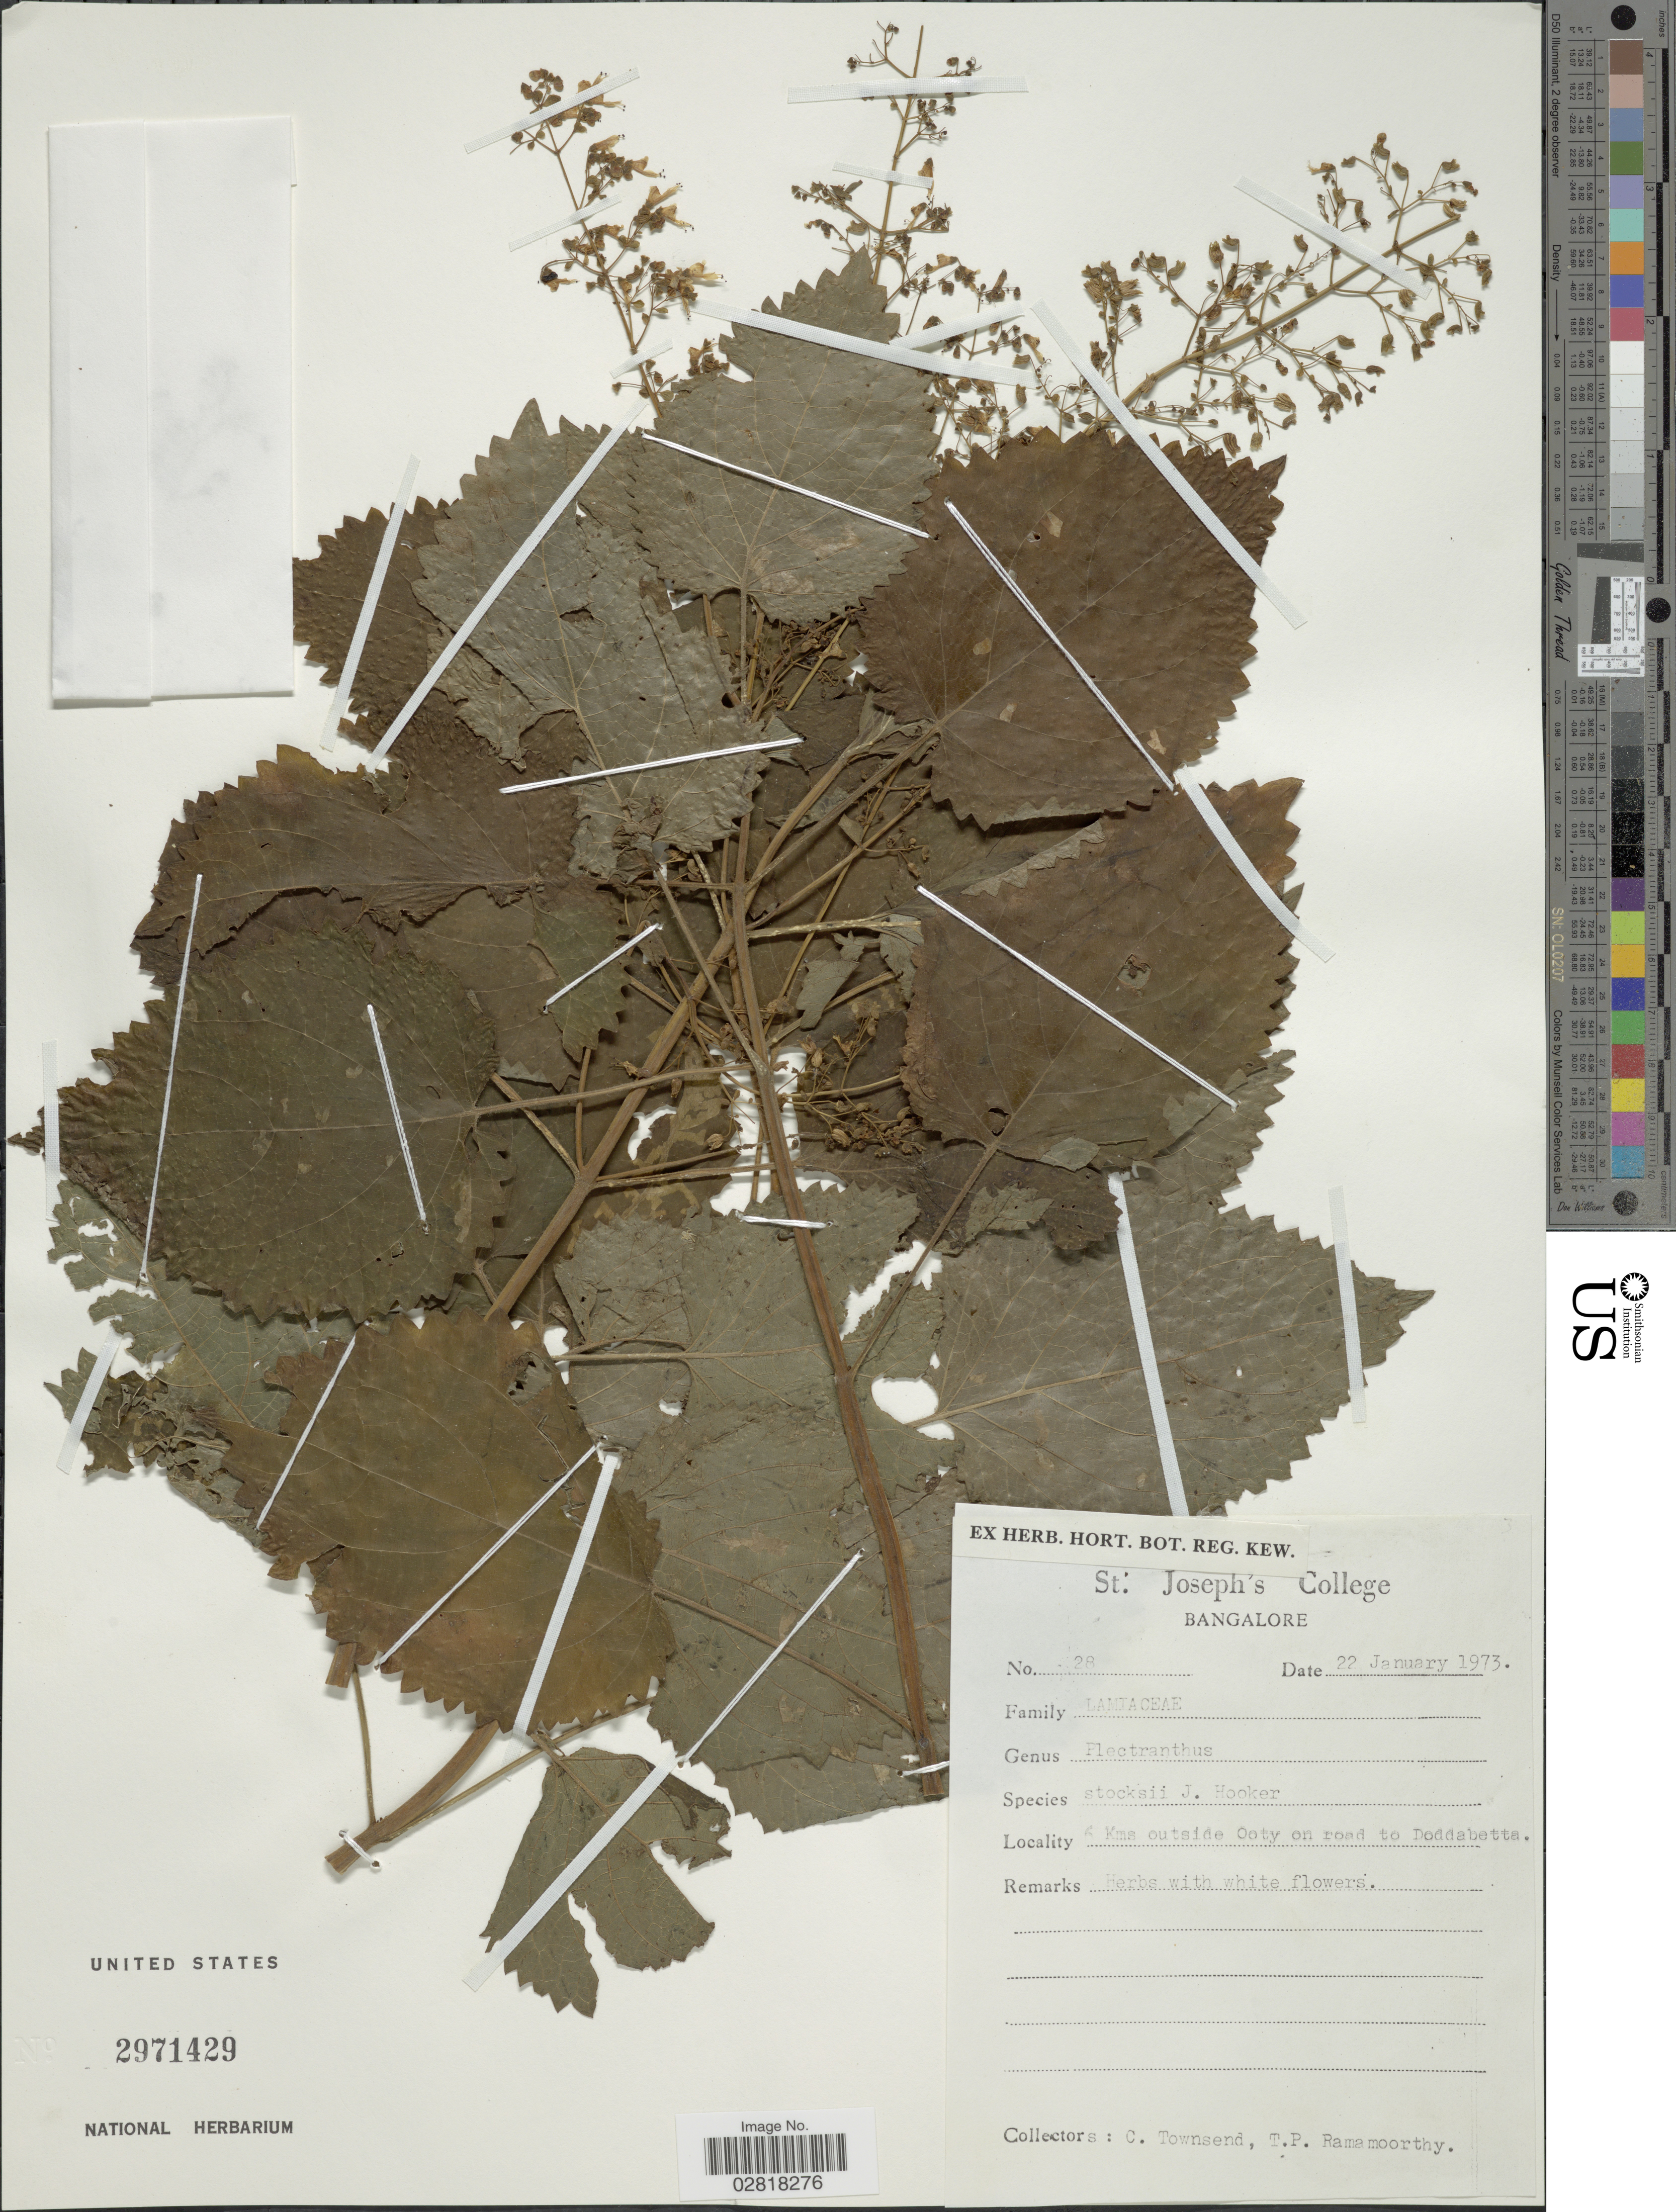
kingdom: Plantae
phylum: Tracheophyta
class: Magnoliopsida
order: Lamiales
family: Lamiaceae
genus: Plectranthus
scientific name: Plectranthus stocksii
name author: Hook. f.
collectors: C. Townsend & T. P. Ramamoorthy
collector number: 28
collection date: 1973-01-22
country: India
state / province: Tamil Nadu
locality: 6 Kms outside Ooty on road to Doddabetta.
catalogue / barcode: US 2971429